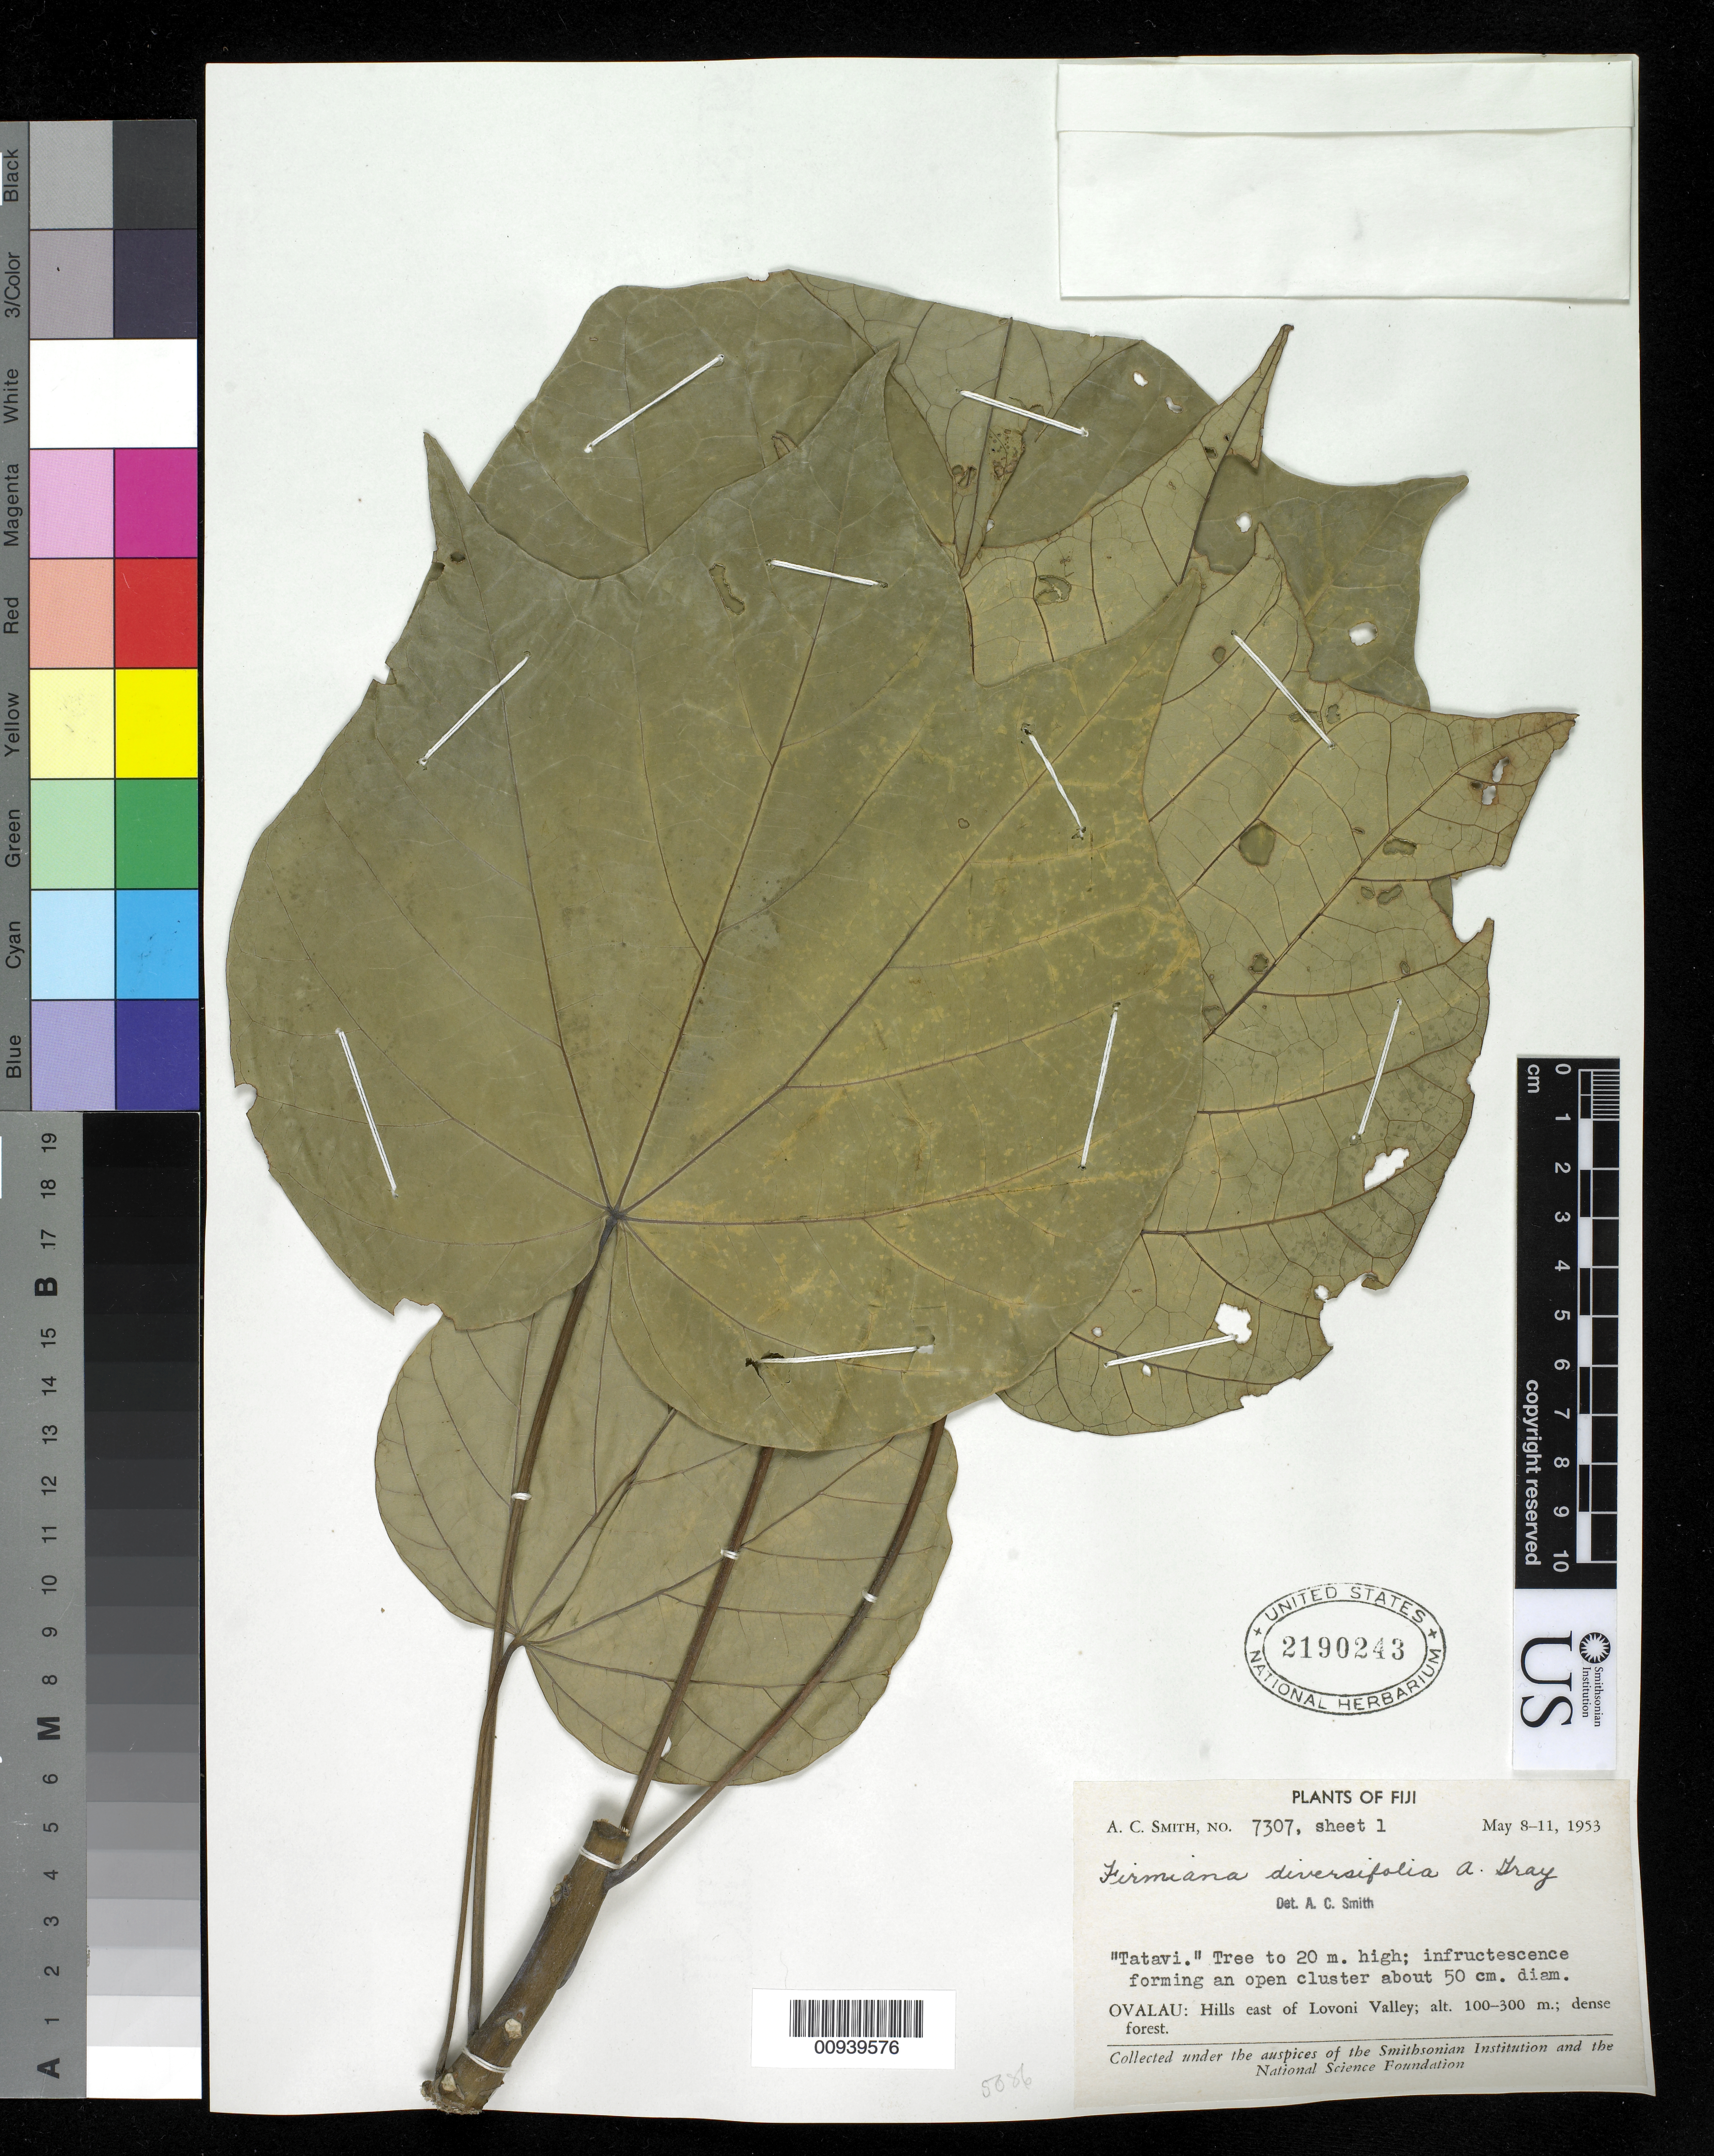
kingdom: Plantae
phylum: Tracheophyta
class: Magnoliopsida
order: Malvales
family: Malvaceae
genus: Firmiana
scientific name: Firmiana diversifolia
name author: A. Gray in Wilkes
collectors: C. A. Smith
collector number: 7307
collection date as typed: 08 May 1953 to 11 May 1953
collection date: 1953-05-08/1953-05-11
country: Fiji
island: Ovalau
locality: Hills east of Lovoni Valley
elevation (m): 100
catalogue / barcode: US 2190243